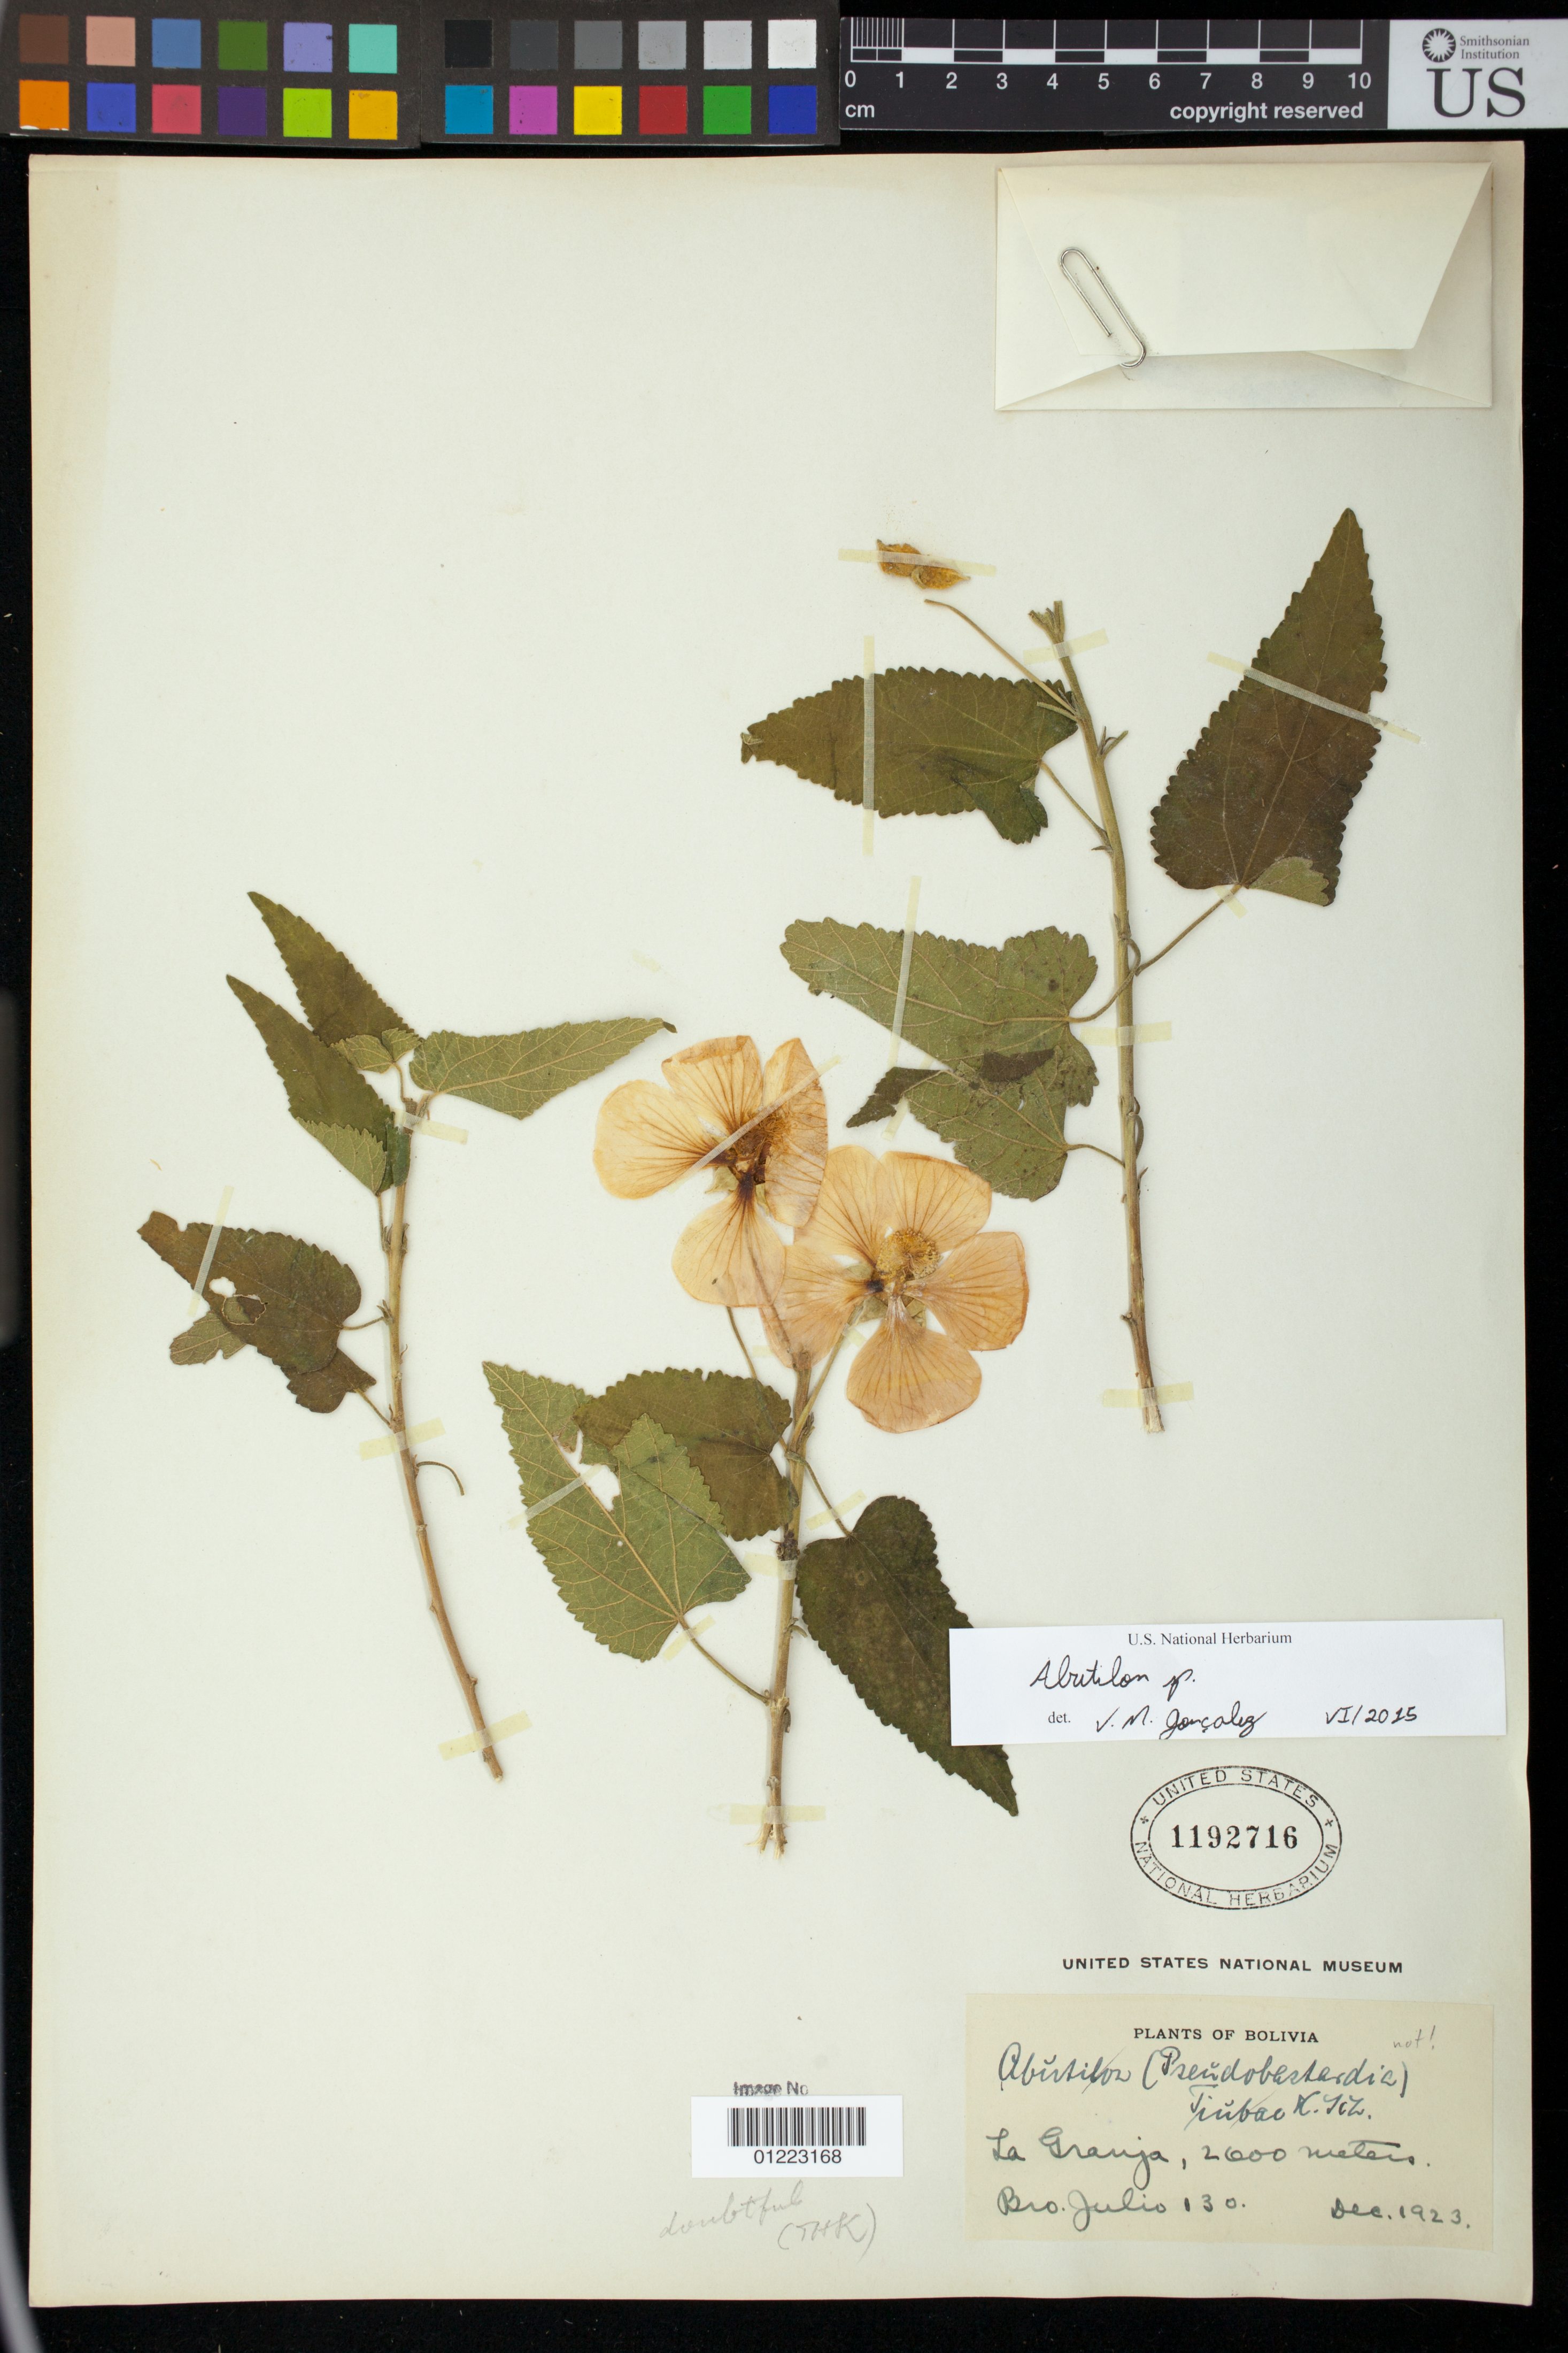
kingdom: Plantae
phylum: Tracheophyta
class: Magnoliopsida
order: Malvales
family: Malvaceae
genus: Callianthe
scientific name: Callianthe sp.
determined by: Dorr, L. J., (BOT), Smithsonian Institution - National Museum of Natural History (UNITED STATES)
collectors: Bro. Julio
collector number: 130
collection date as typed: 1923-12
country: Bolivia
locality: La Granja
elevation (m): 2600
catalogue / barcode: US 1192716